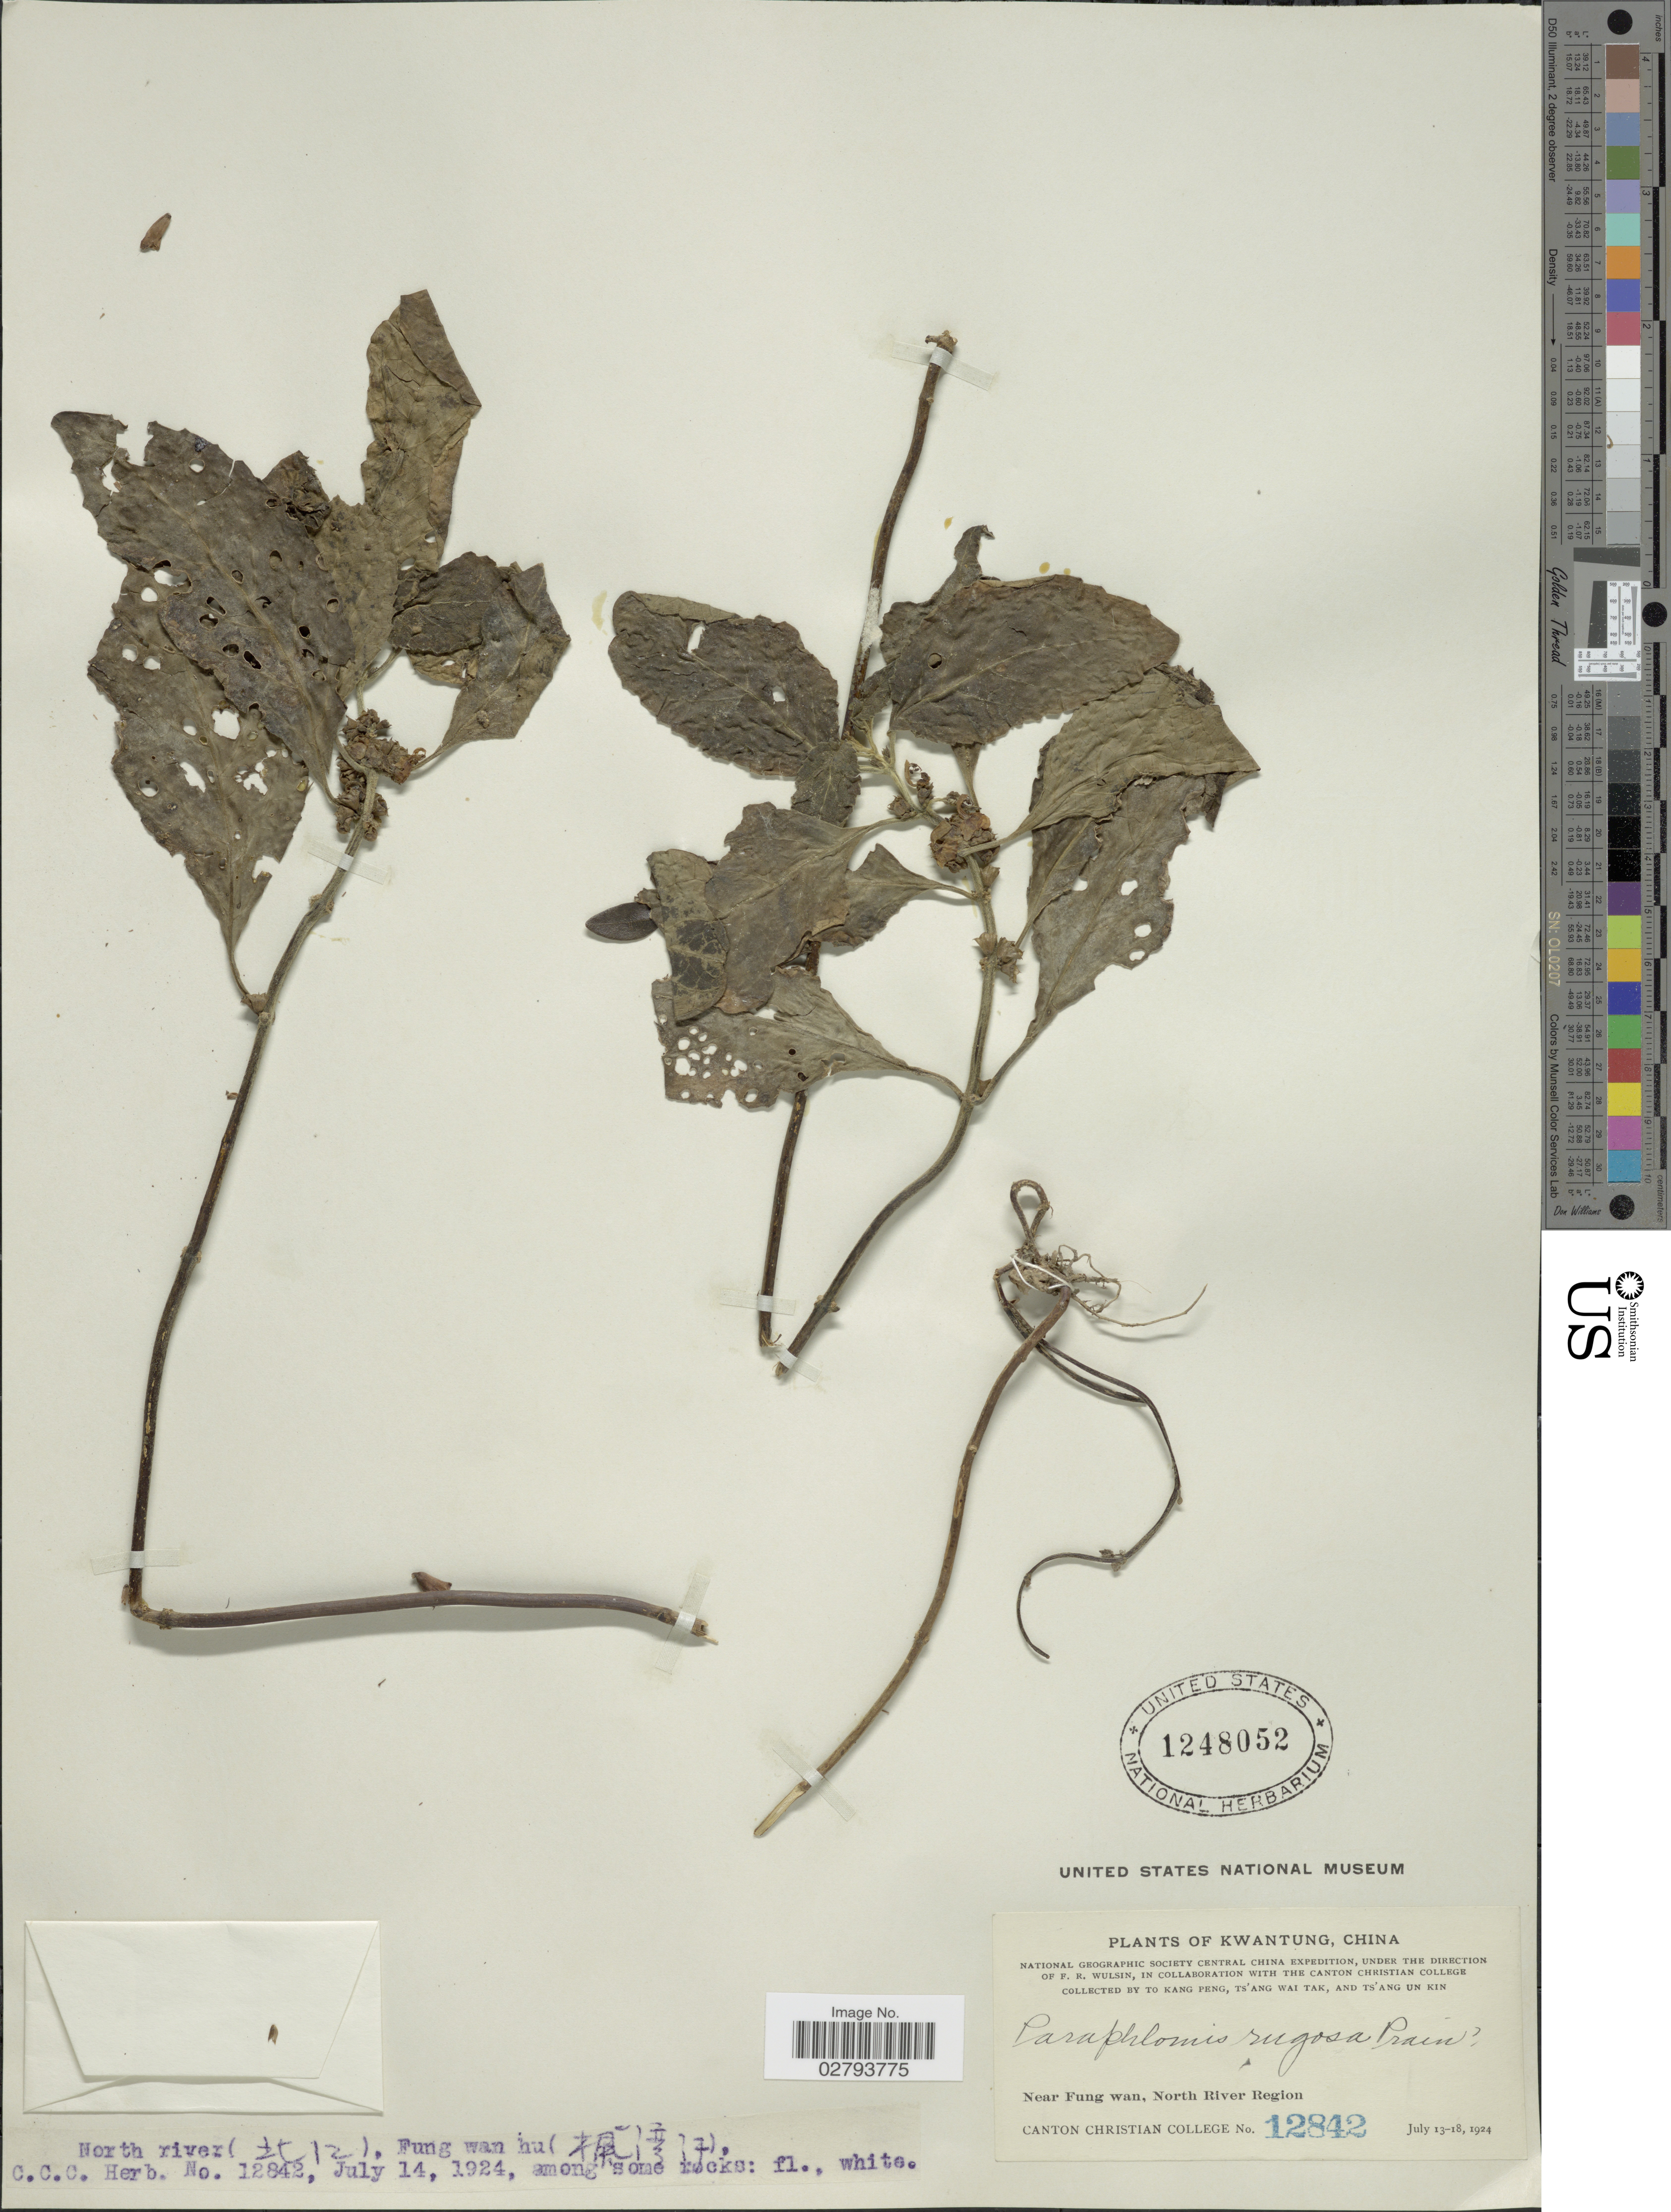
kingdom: Plantae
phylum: Tracheophyta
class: Magnoliopsida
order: Lamiales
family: Lamiaceae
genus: Paraphlomis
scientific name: Paraphlomis javanica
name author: (Blume) Prain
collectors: T. K. Peng, W. T. Tsang & Ts' Ang Un Kin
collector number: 12842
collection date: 1924-07-14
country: China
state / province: Guangdong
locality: Kwangtung, near Fung wan, North River Region, North river, Fung wan hu.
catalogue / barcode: US 1248052